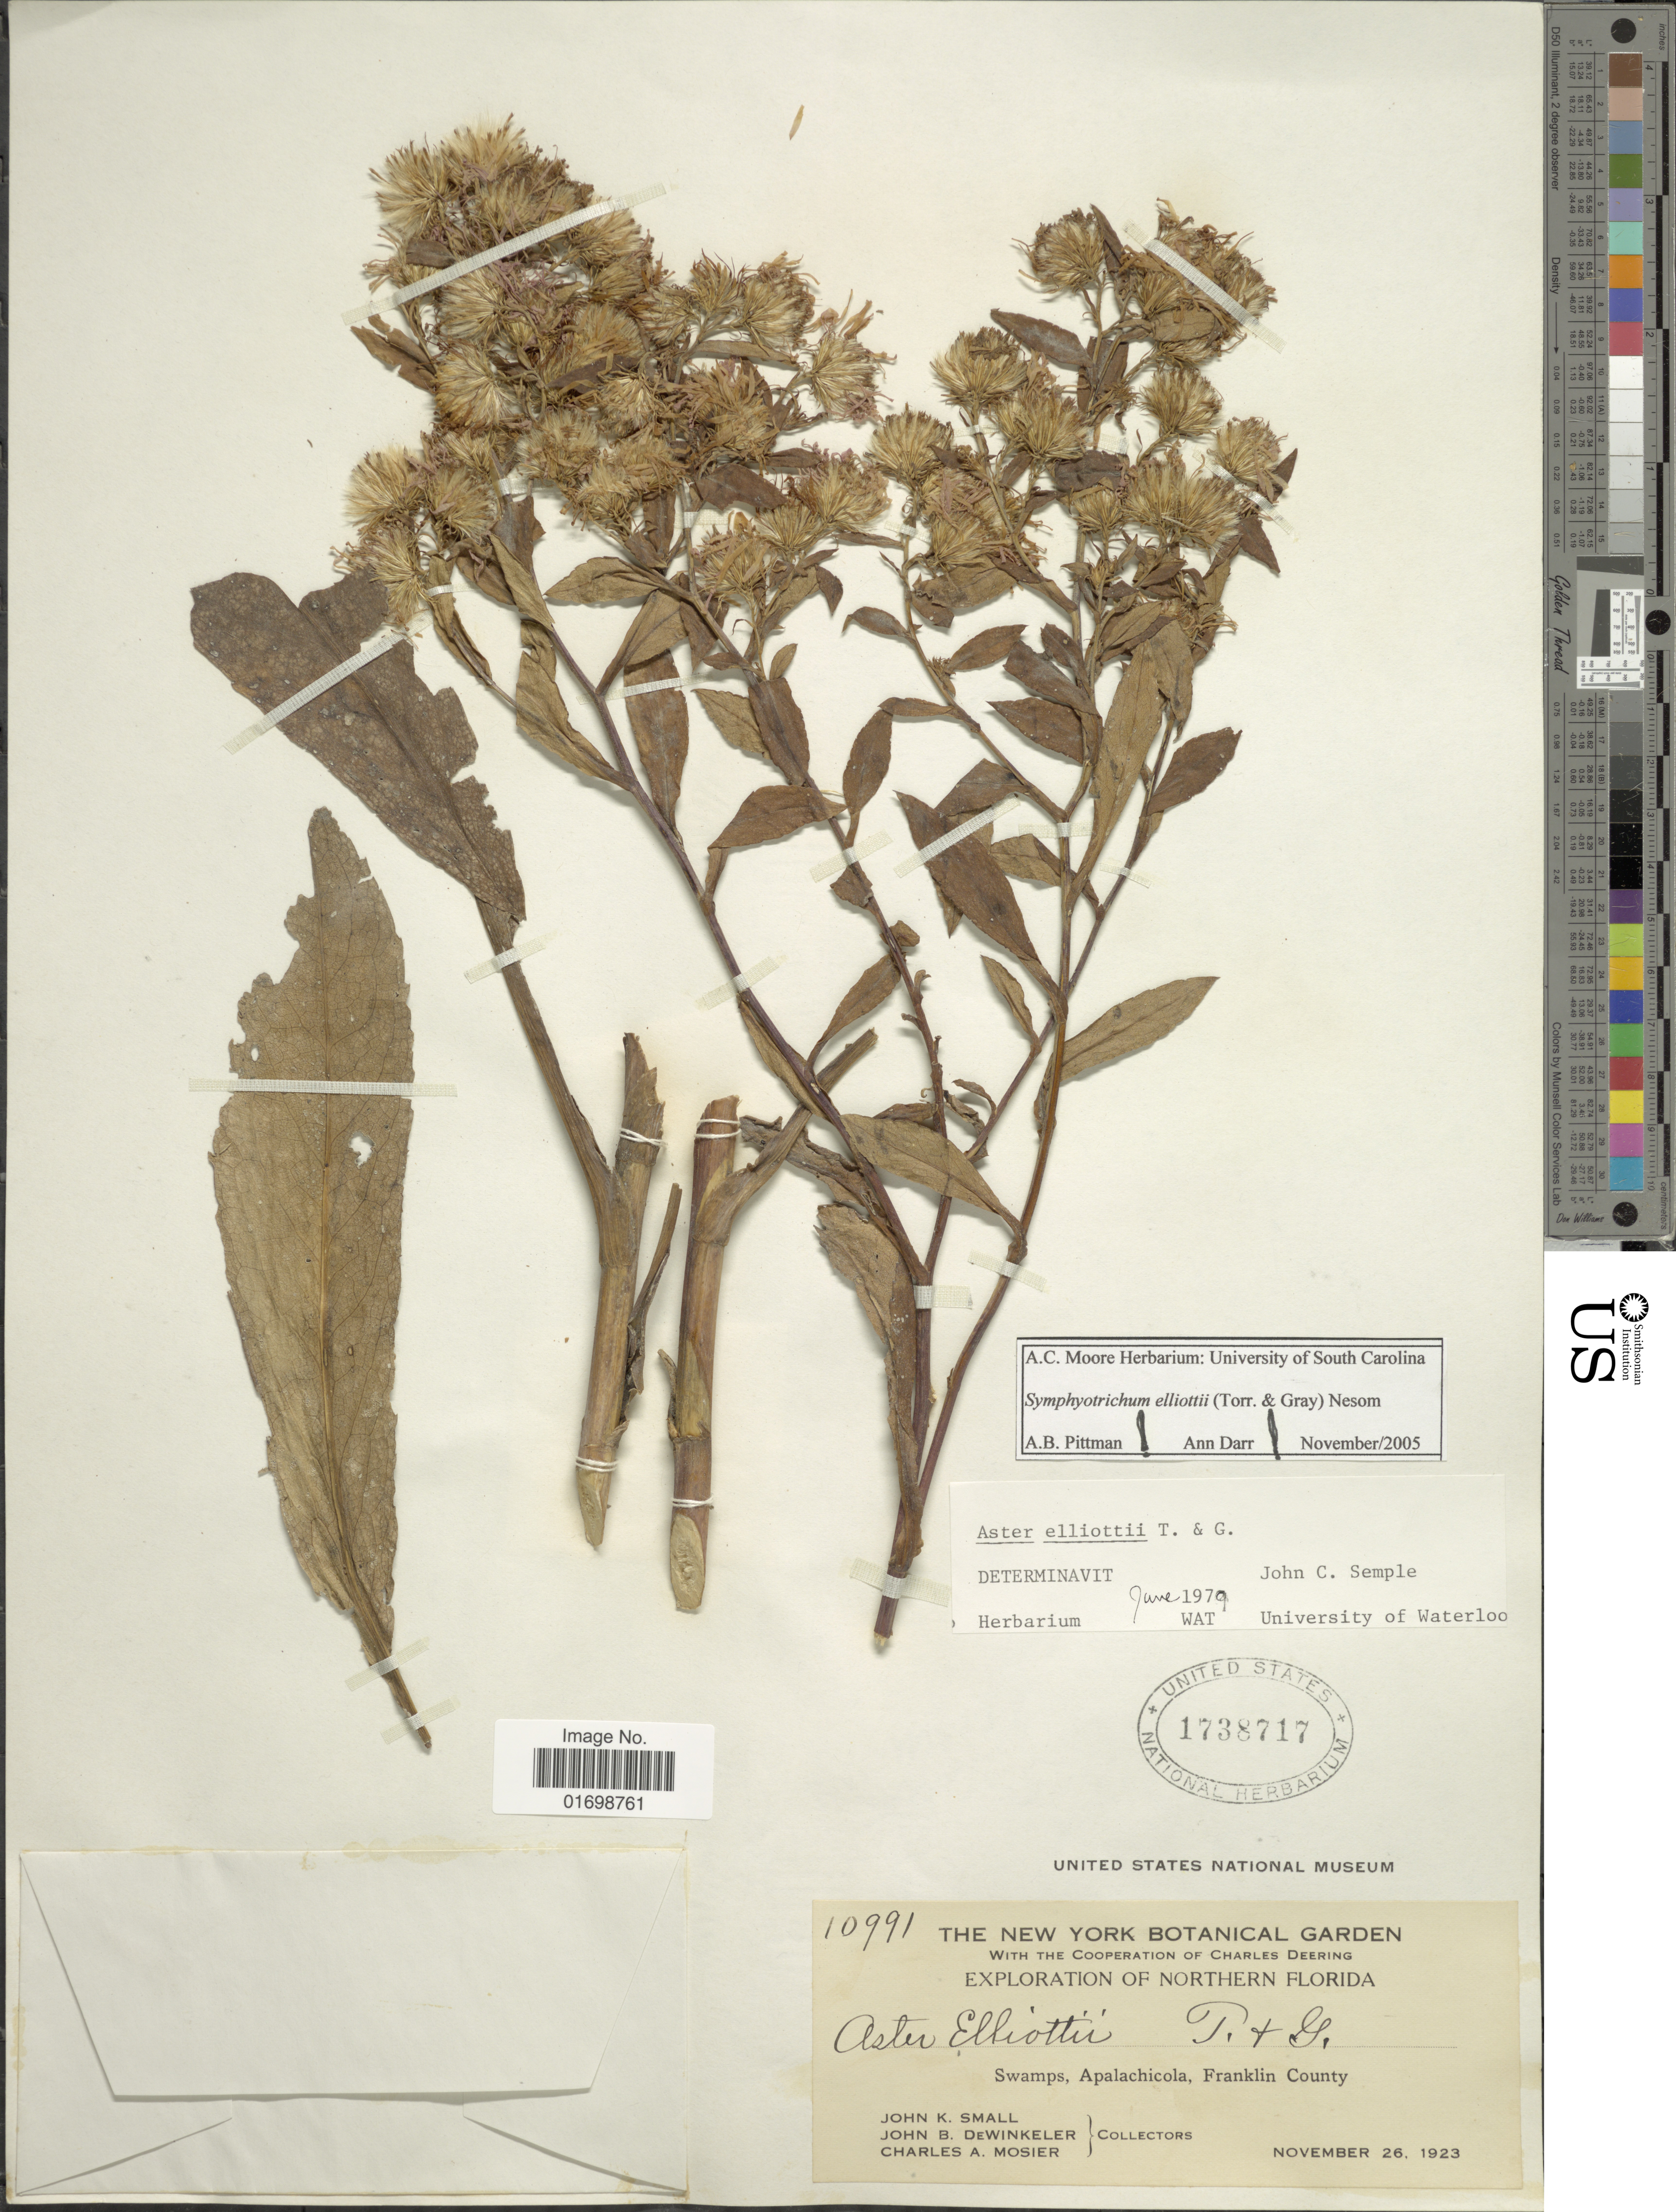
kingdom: Plantae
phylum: Tracheophyta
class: Magnoliopsida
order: Asterales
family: Asteraceae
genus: Symphyotrichum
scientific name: Symphyotrichum elliottii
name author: (Torr. & A. Gray) G.L. Nesom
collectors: J. K. Small, J. B. Dewinkeler & C. A. Mosier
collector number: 10991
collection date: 1923-11-26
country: United States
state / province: Florida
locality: Northern Florida, swamps, Apalachicola, Franklin County.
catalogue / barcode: US 1738717